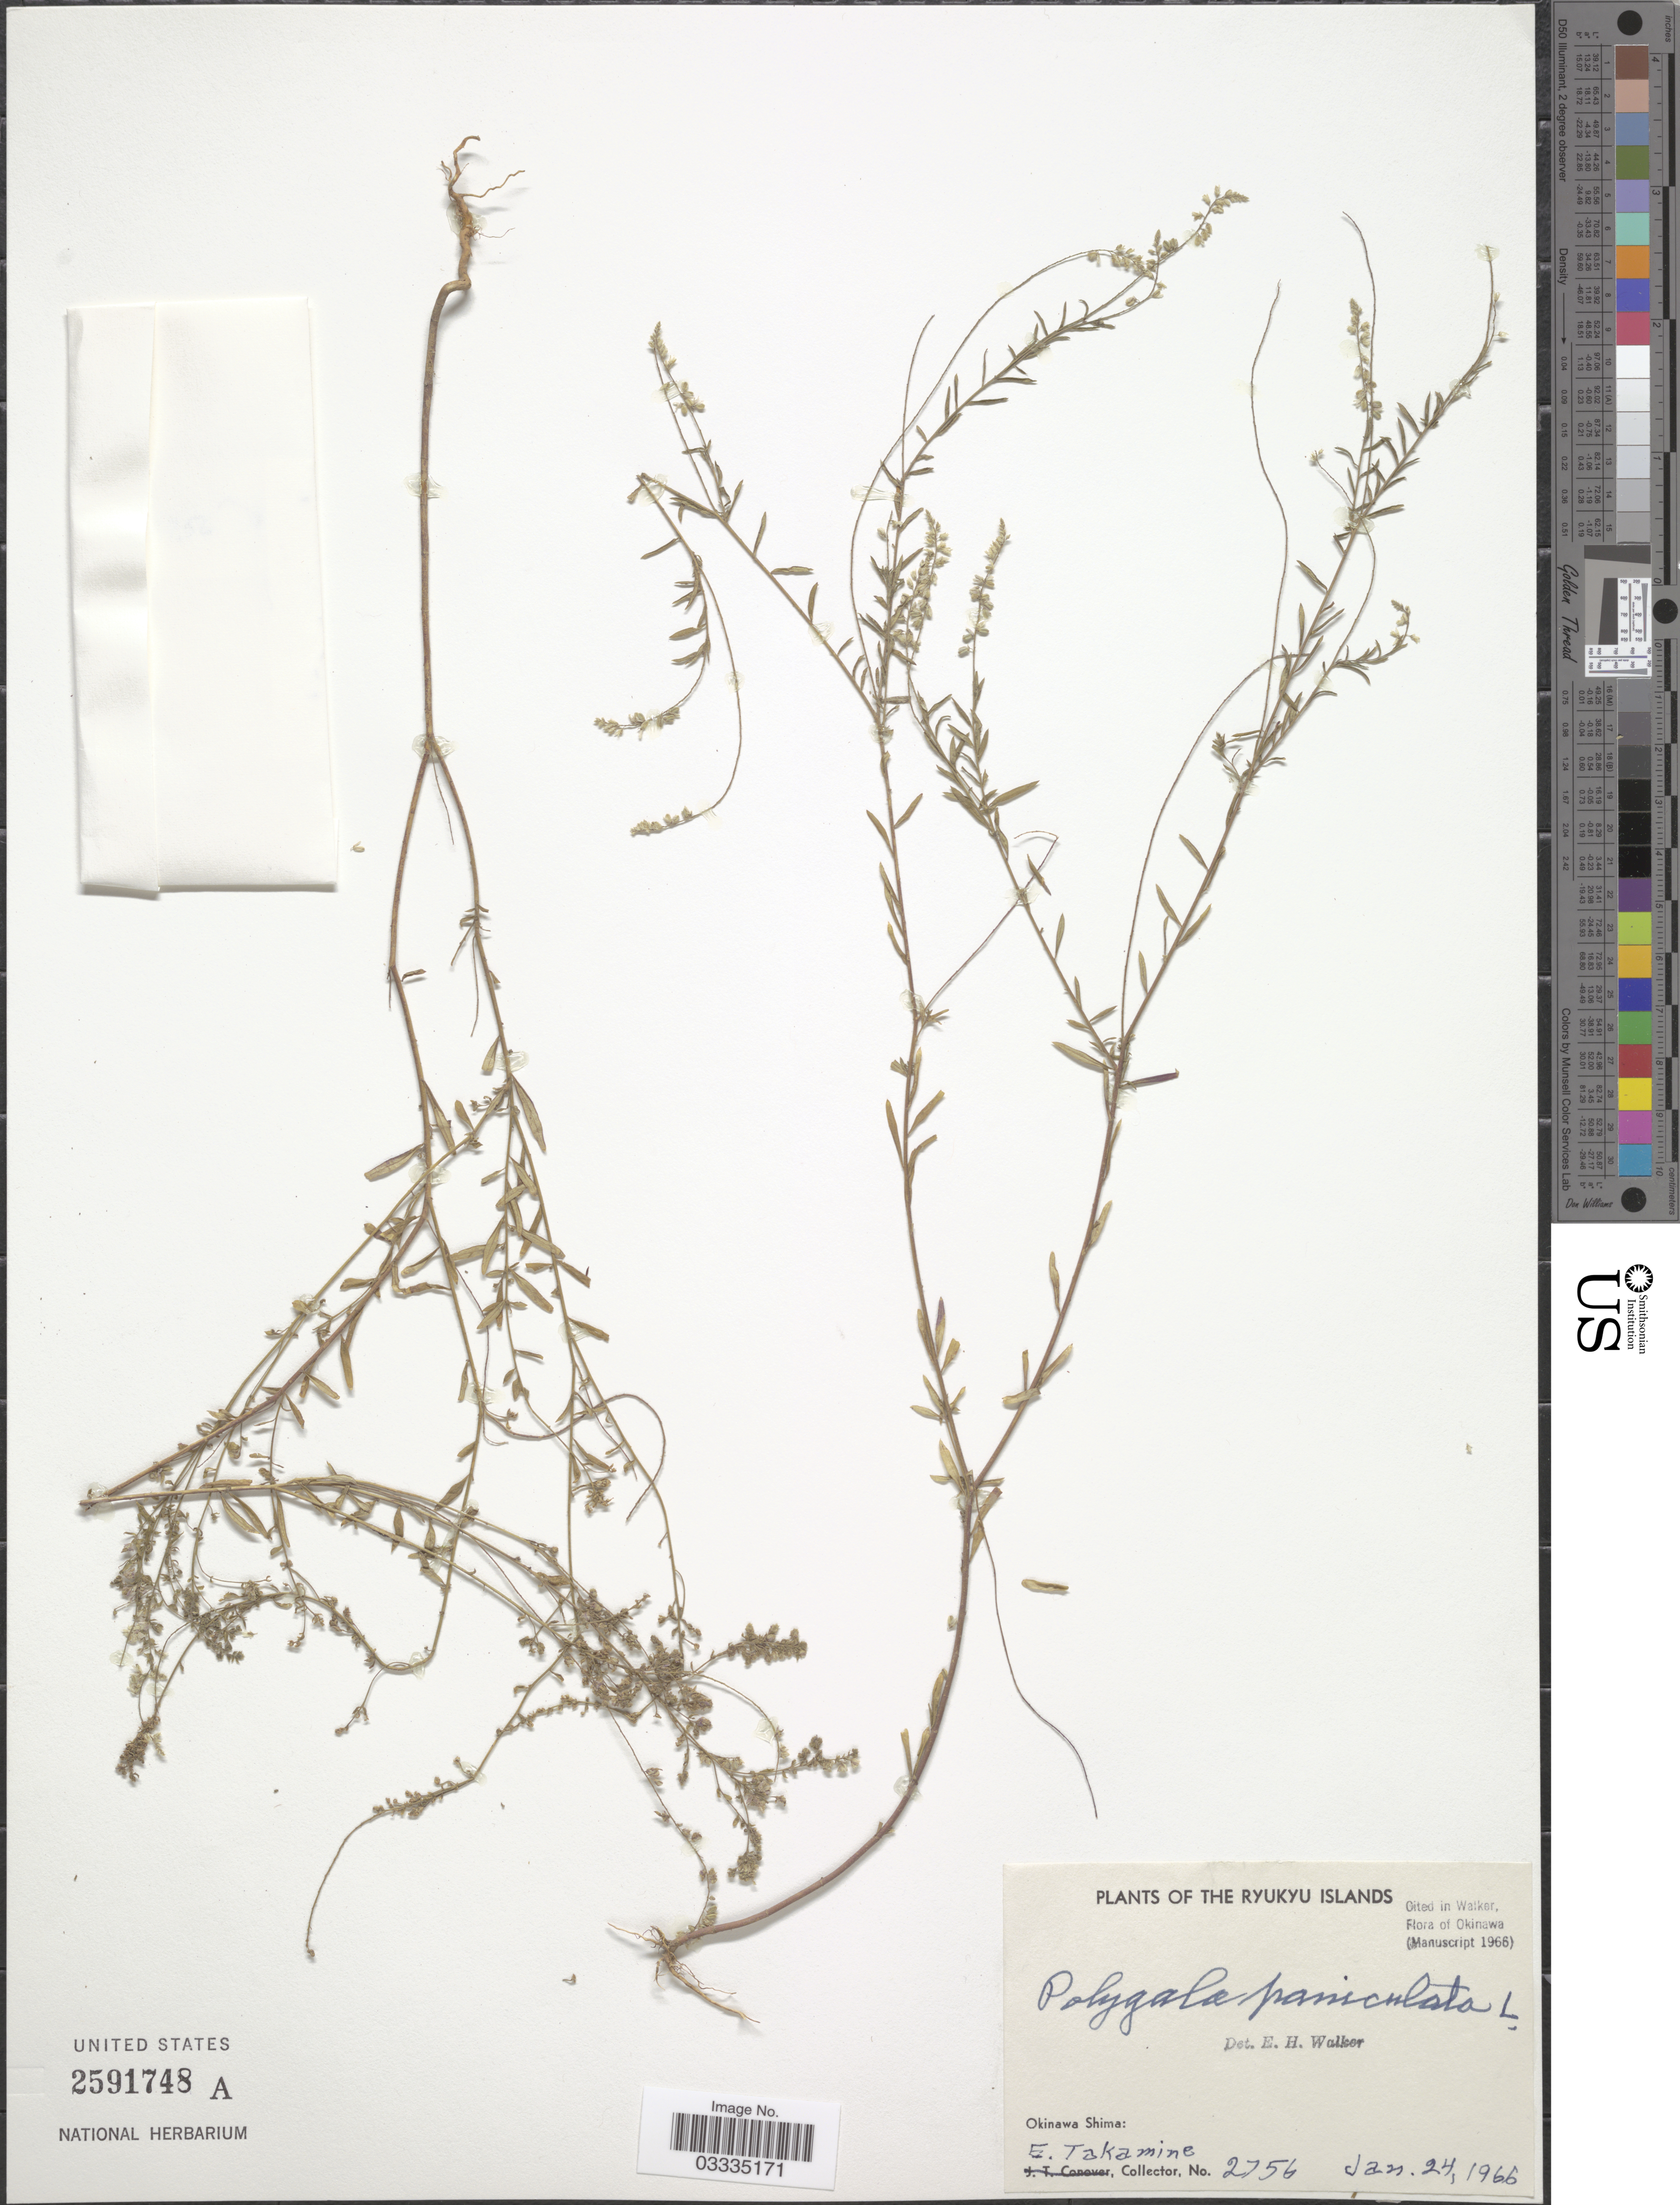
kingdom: Plantae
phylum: Tracheophyta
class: Magnoliopsida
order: Fabales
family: Polygalaceae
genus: Polygala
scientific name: Polygala paniculata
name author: L.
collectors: E. Takamine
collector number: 2756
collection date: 1966-01-24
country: Japan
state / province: Okinawa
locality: The Ryukyu Islands. Okinawa Shima.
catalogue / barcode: US 2591748A